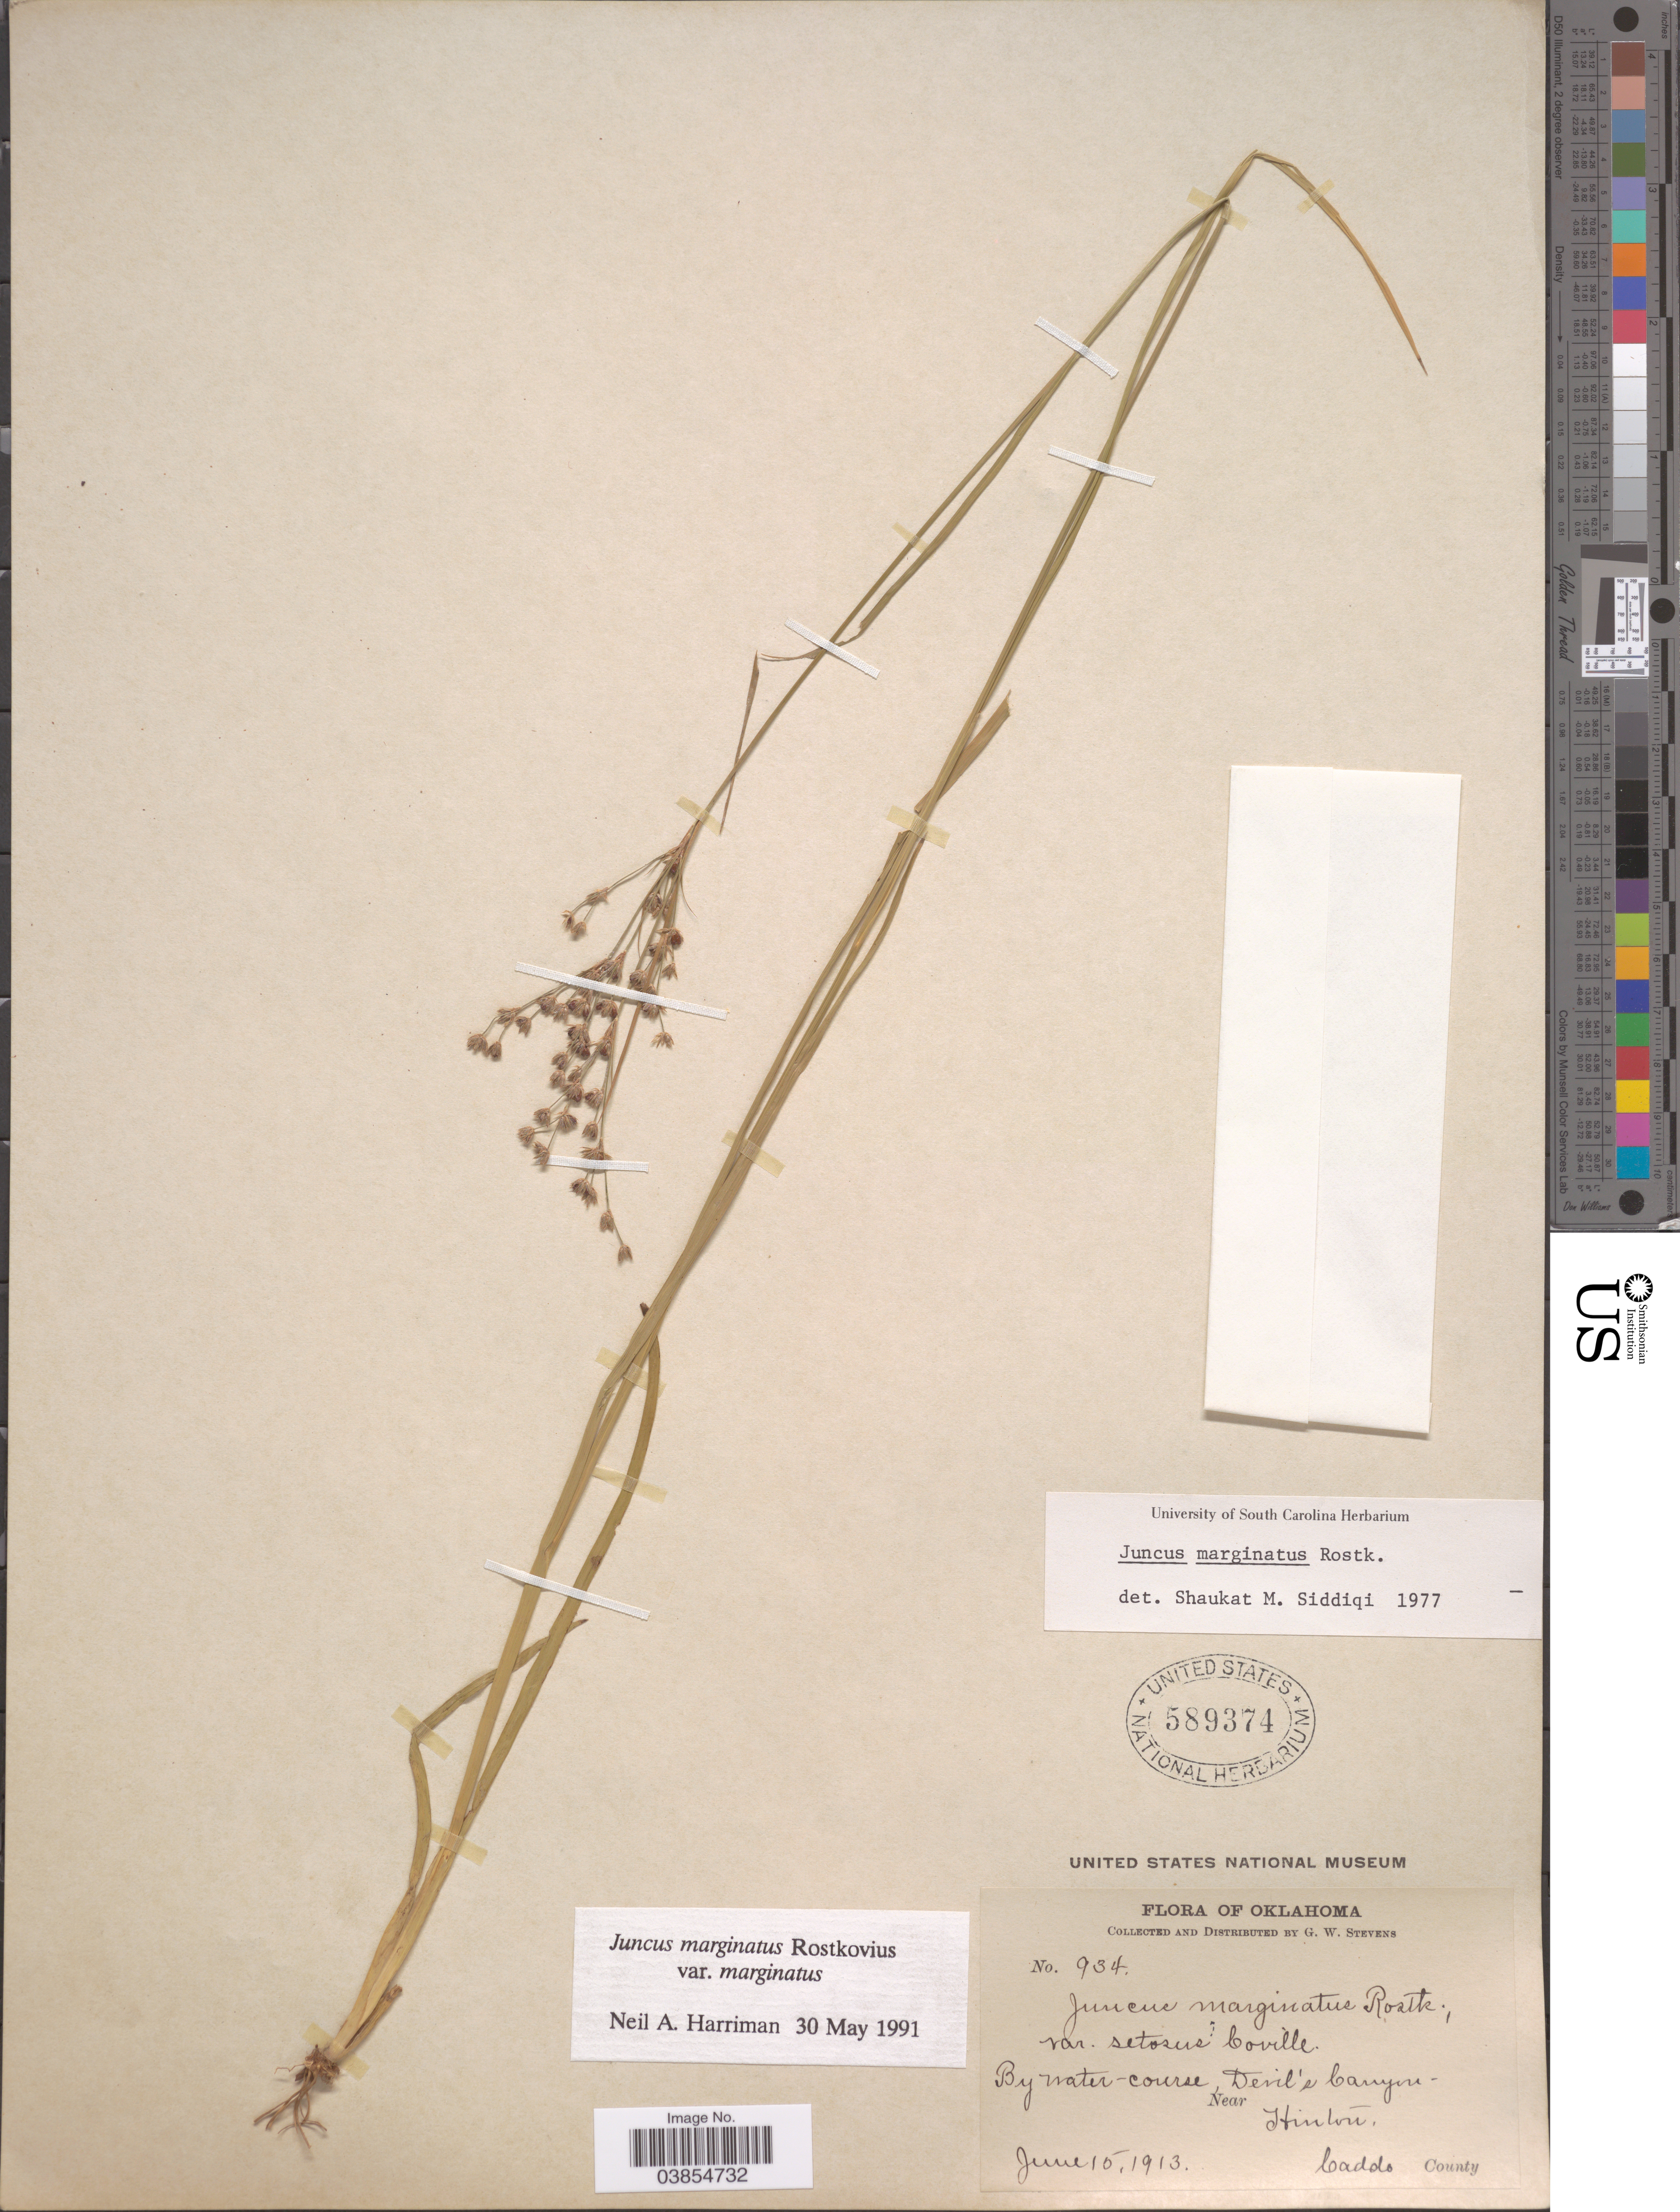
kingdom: Plantae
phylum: Tracheophyta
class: Liliopsida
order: Poales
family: Juncaceae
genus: Juncus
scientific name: Juncus marginatus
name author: Rostk.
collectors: G. W. Stevens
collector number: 934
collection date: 1913-06-15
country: United States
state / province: Oklahoma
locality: By water-course, Devil's Canyon. Near Hinton. Caddo County.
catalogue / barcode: US 589374